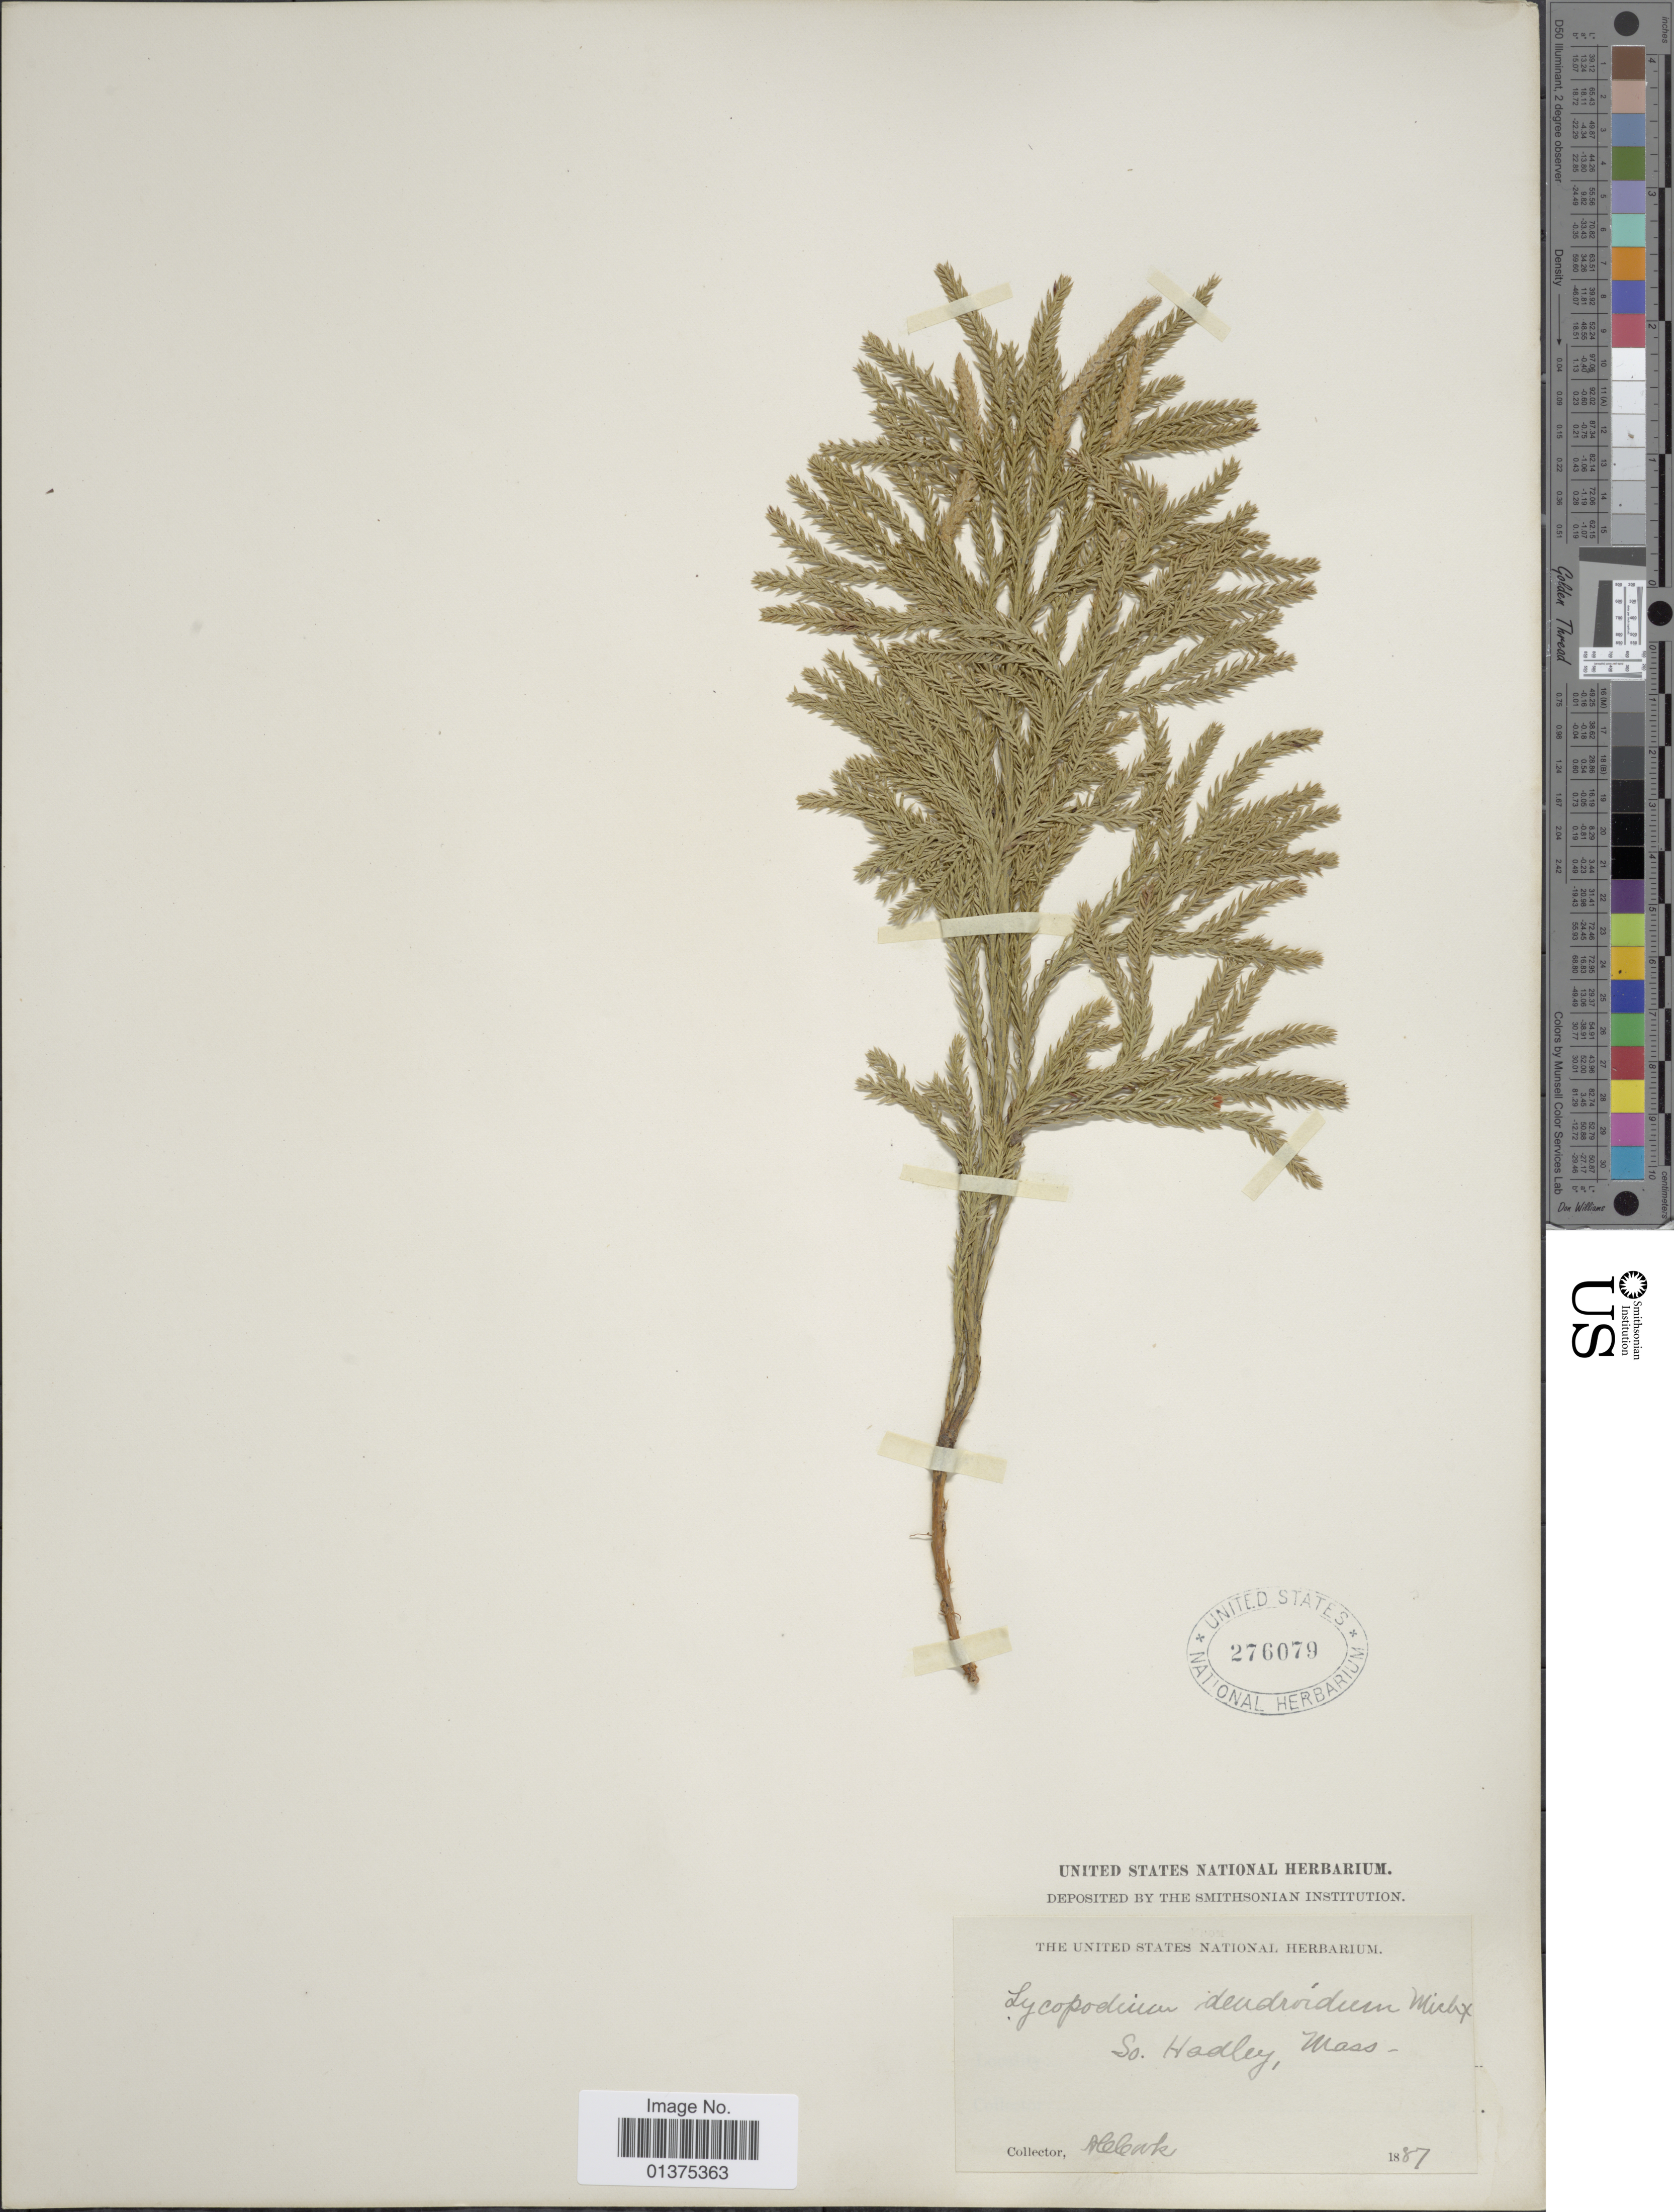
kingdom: Plantae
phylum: Tracheophyta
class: Lycopodiopsida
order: Lycopodiales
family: Lycopodiaceae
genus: Dendrolycopodium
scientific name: Dendrolycopodium hickeyi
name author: (W.H. Wagner et al.) A. Haines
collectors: A. Cook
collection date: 1887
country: United States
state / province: Massachusetts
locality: So. Hadley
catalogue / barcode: US 276079